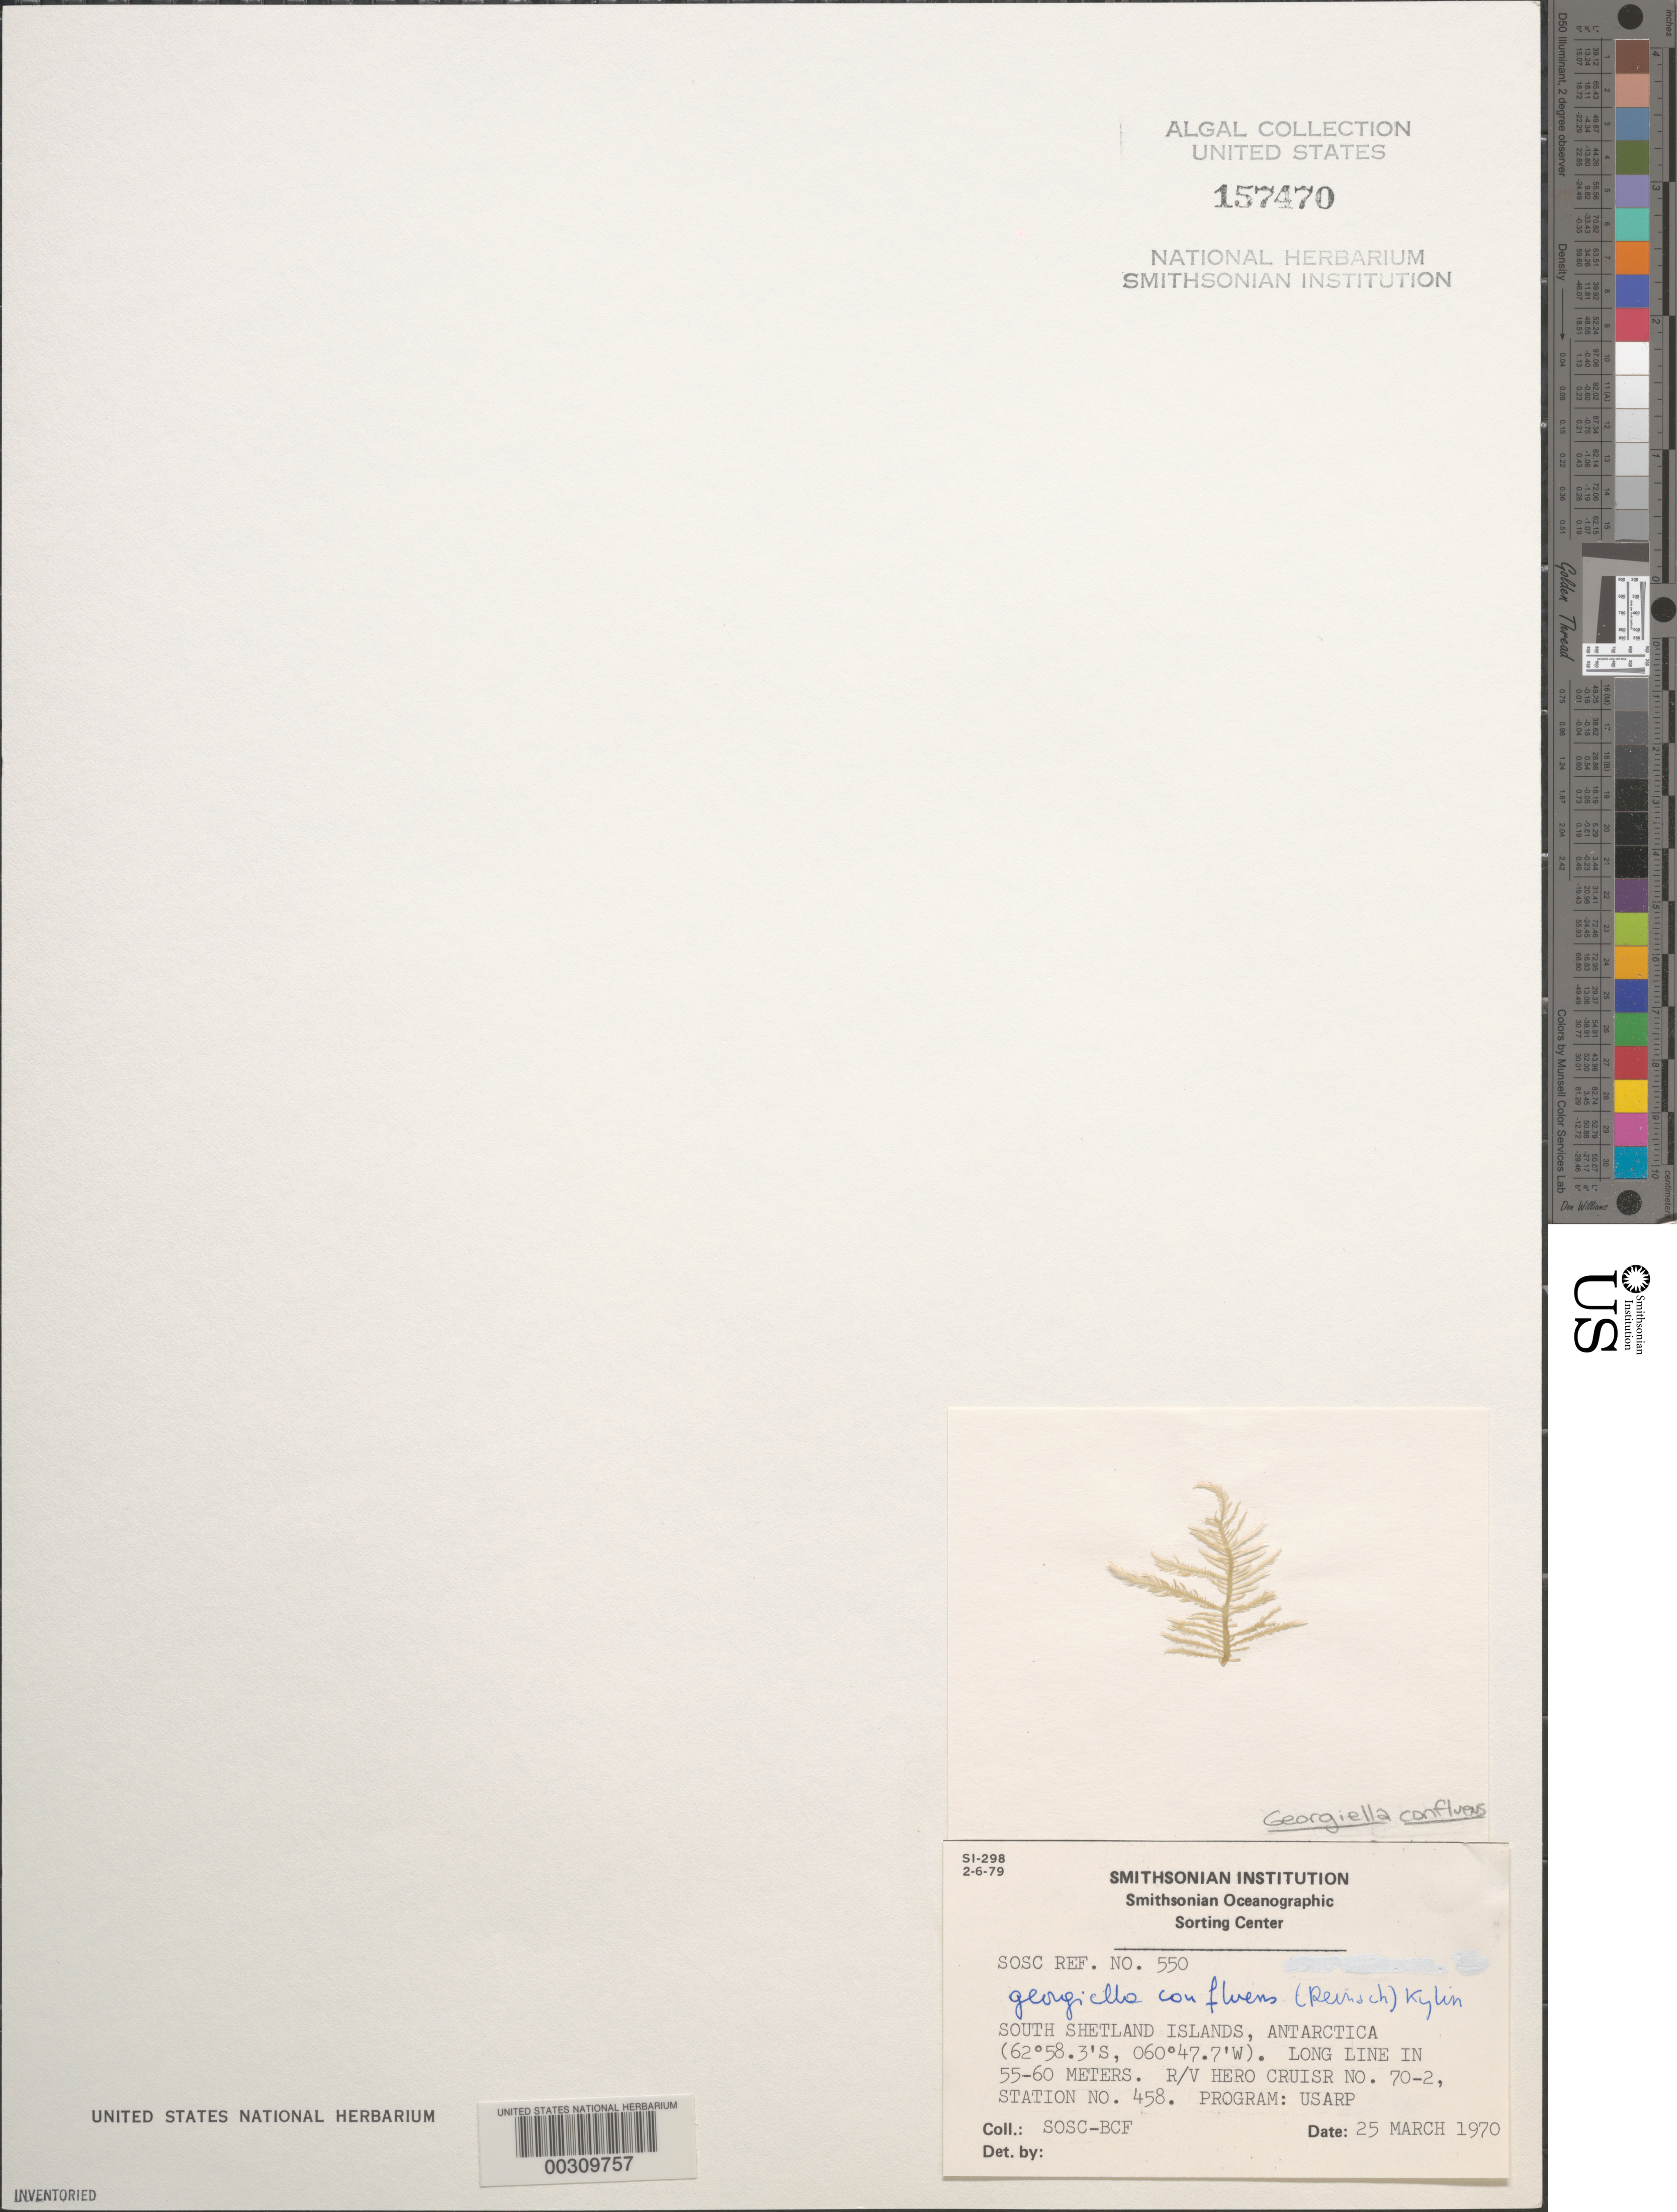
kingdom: Plantae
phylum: Rhodophyta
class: Florideophyceae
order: Ceramiales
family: Wrangeliaceae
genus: Georgiella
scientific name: Georgiella confluens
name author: (Reinsch) Kylin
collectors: SOSC-BCF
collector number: Station 458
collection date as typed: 25 Mar 1970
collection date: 1970-03-25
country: Antarctica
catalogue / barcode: US 157470